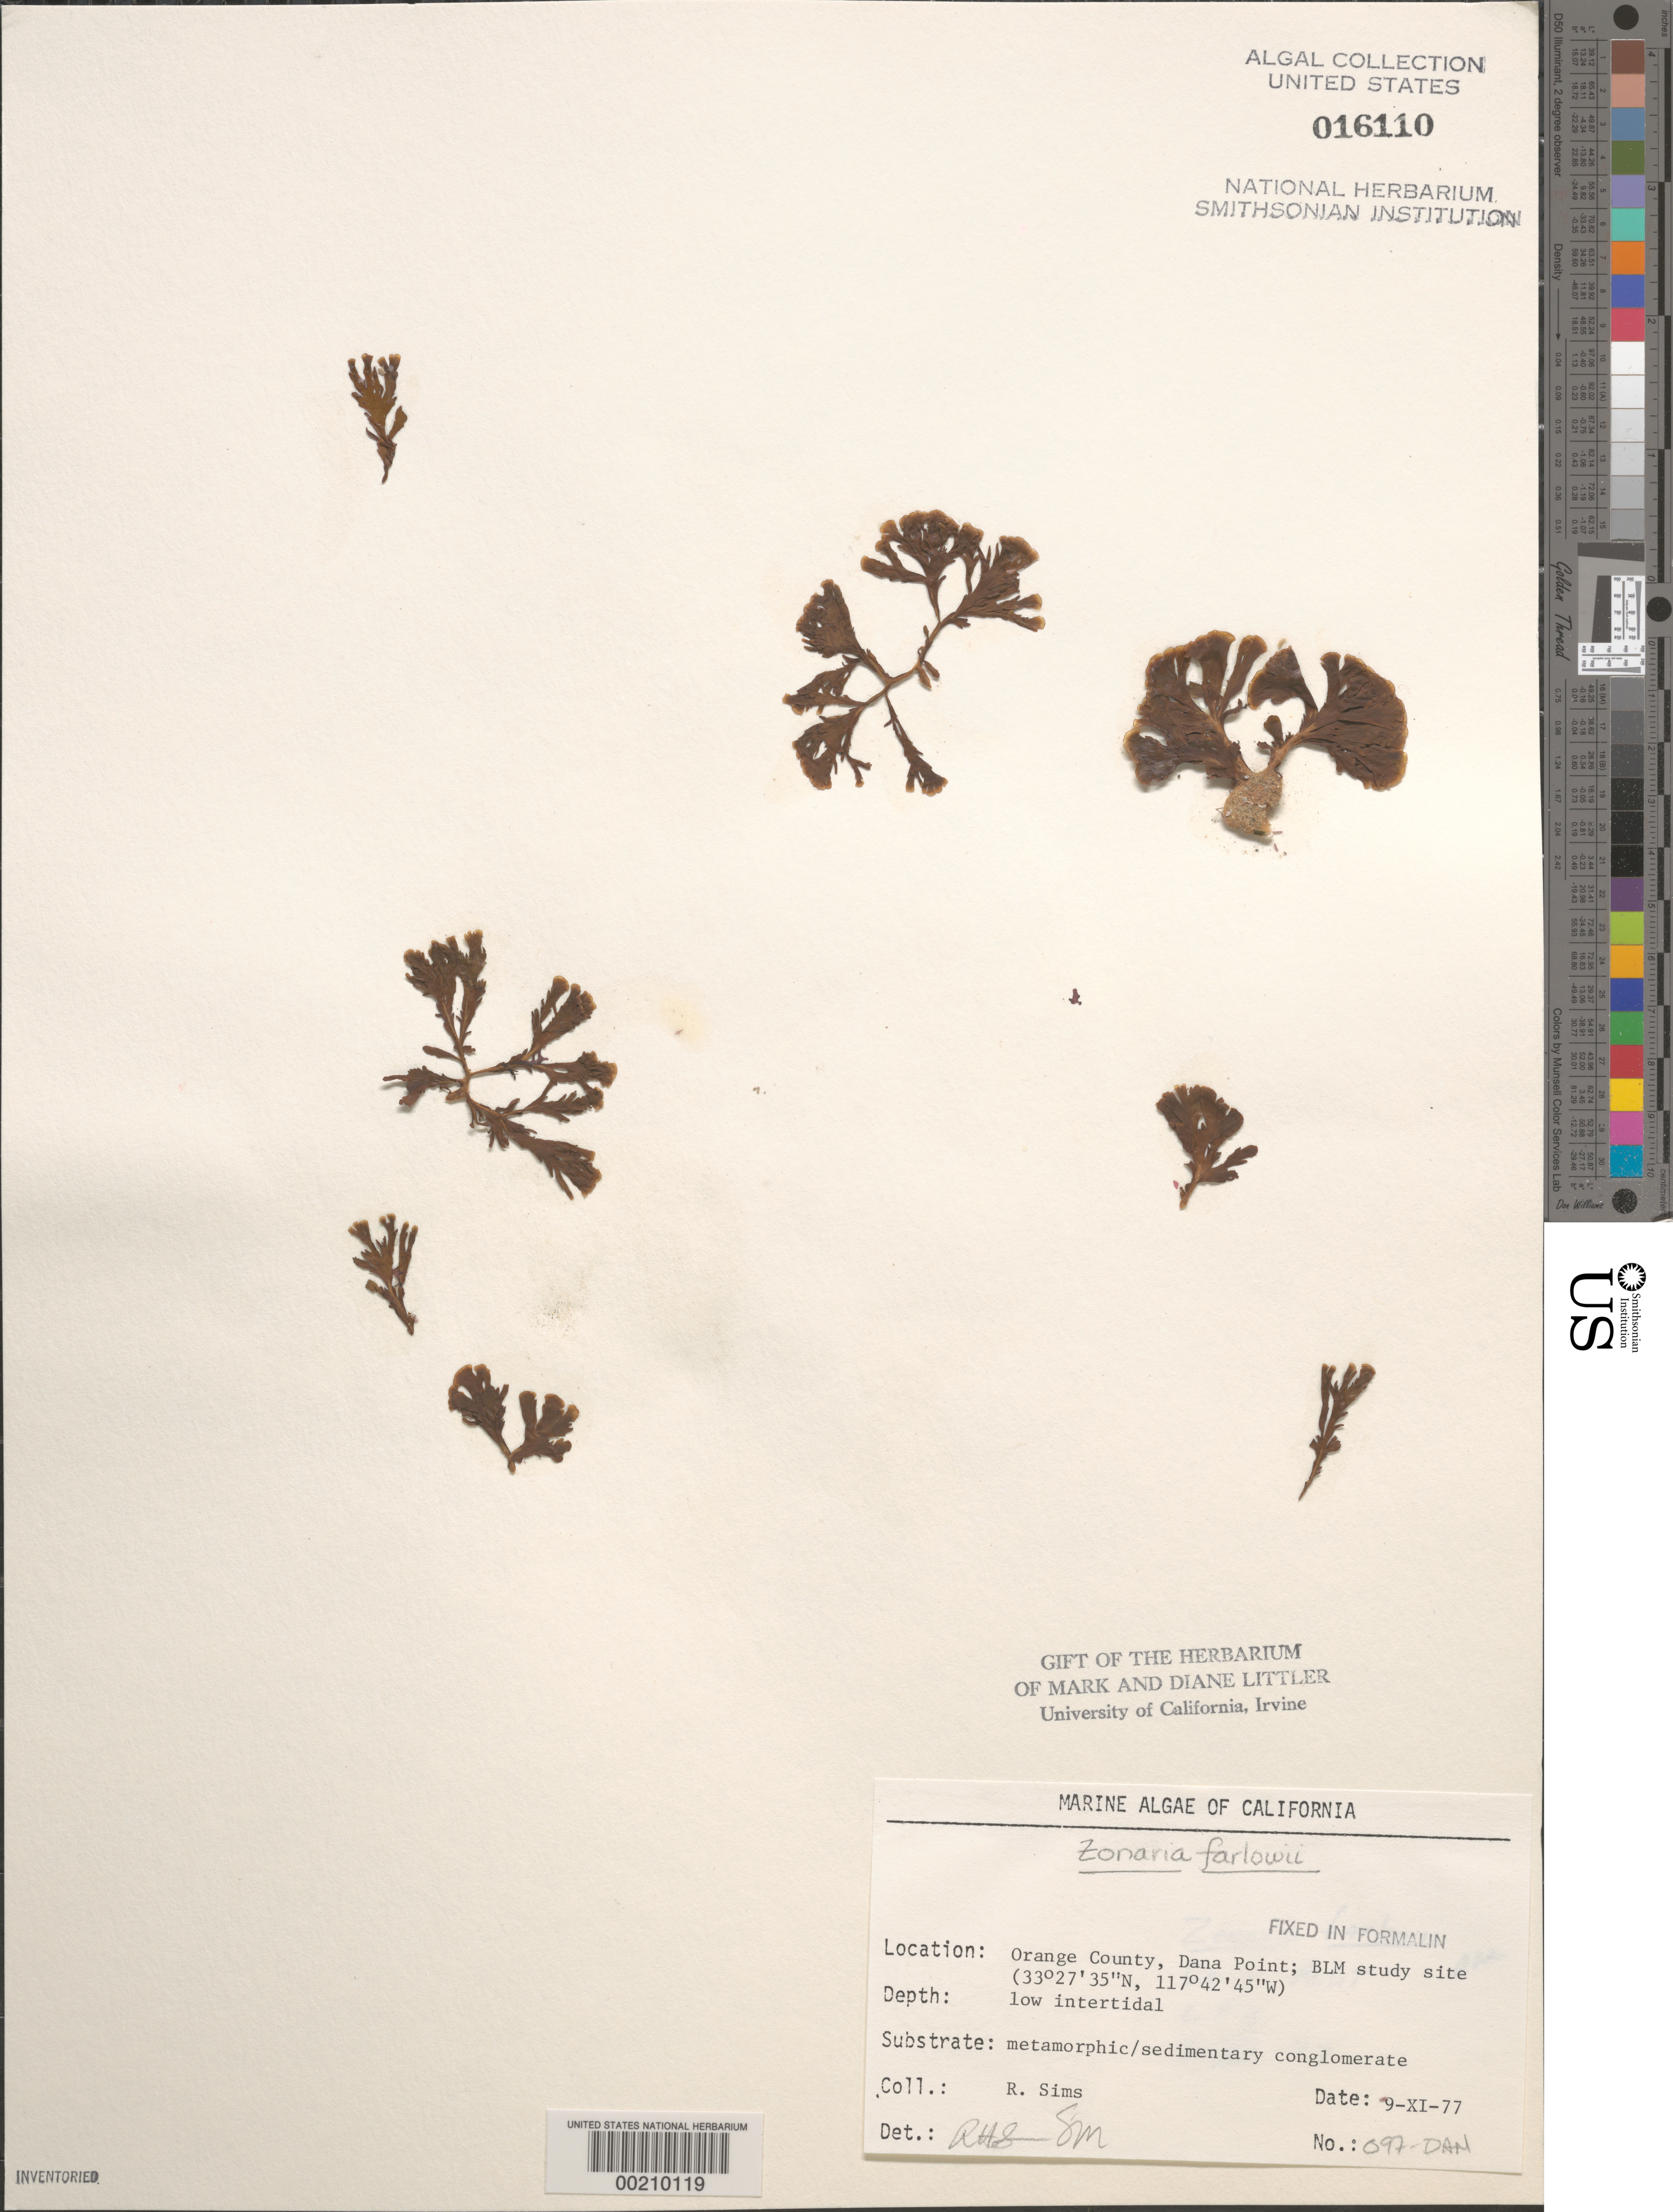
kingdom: Chromista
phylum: Ochrophyta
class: Phaeophyceae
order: Dictyotales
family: Dictyotaceae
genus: Zonaria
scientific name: Zonaria farlowii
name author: Setch. & N.L. Gardner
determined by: Sims, Robert H.; Murray, S. N.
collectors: R. H. Sims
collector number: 097-dan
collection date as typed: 09 Nov 1977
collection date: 1977-11-09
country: United States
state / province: California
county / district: Orange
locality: Dana Point, 1 km north of marina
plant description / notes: BLM-SOCALBIGHT Rocky Intertidal Survey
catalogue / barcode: US 16110